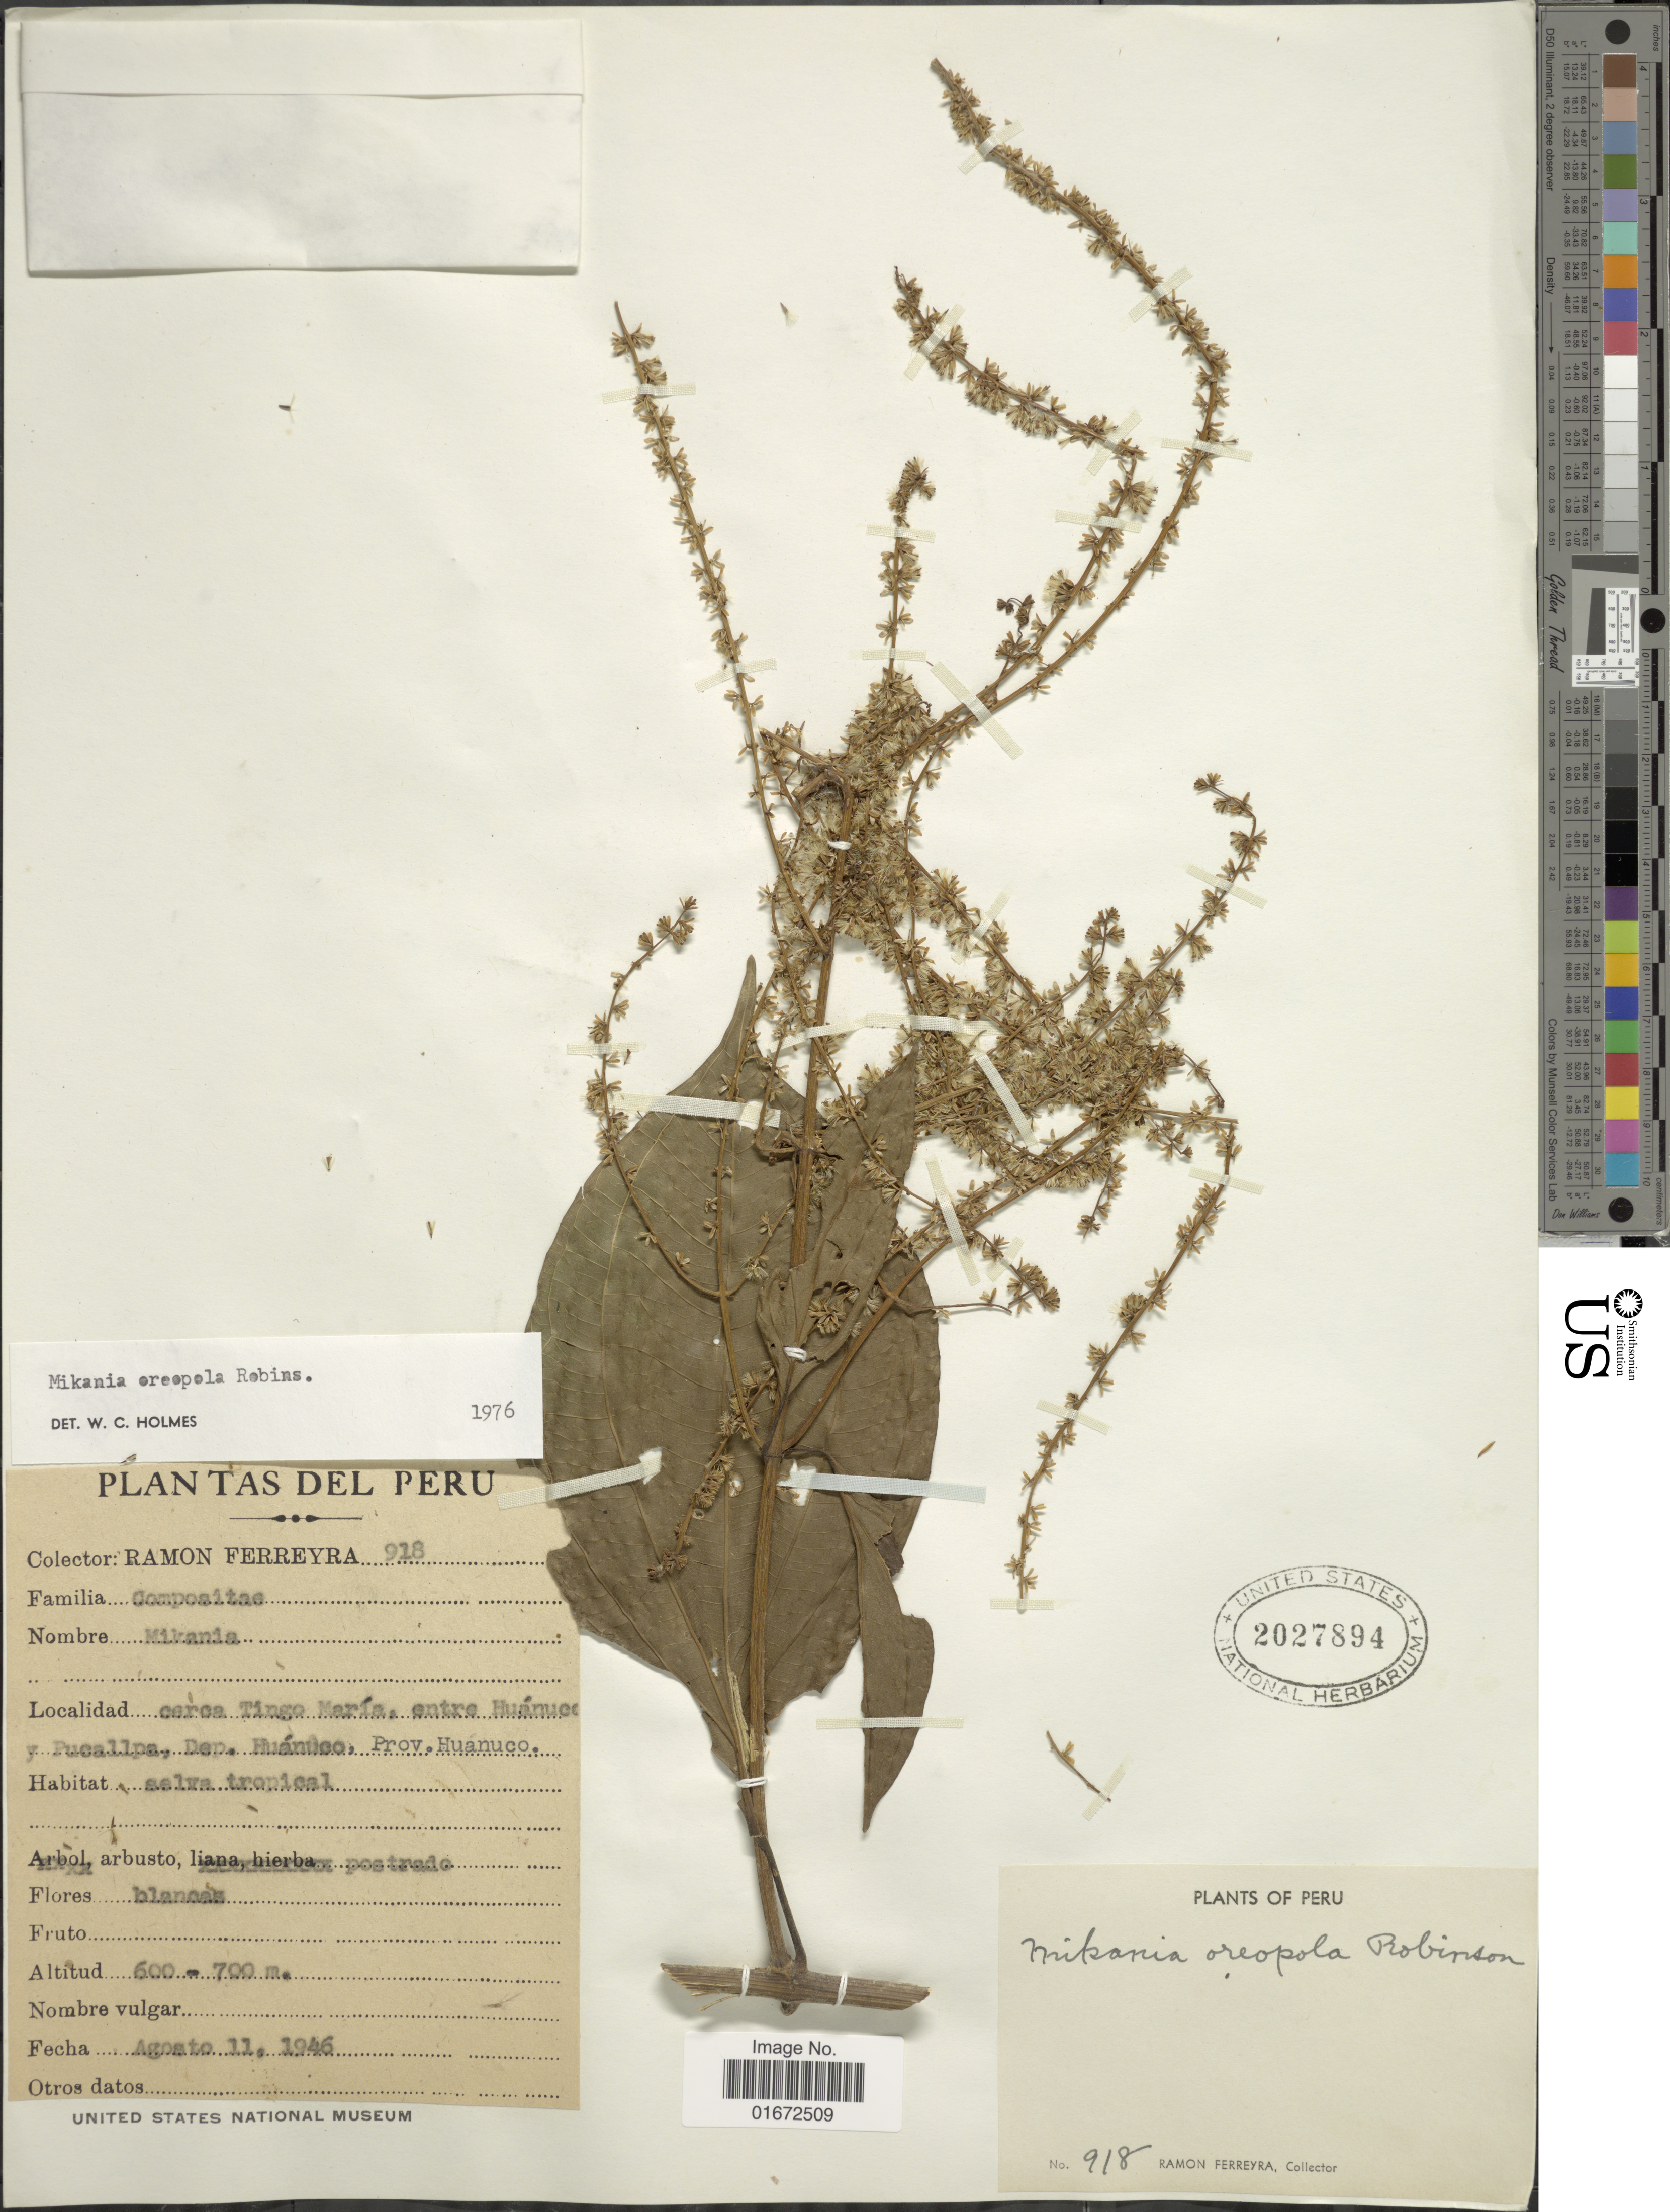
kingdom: Plantae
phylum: Tracheophyta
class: Magnoliopsida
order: Asterales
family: Asteraceae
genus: Mikania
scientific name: Mikania oreopola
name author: B.L. Rob.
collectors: R. A. Ferreyra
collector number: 918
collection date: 1946-08-11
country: Peru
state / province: Huánuco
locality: Cerca Tingo María, entre Huánuco y Pucallpa, Dep. Huánuco, Prov. Huanuco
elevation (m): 600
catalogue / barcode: US 2027894